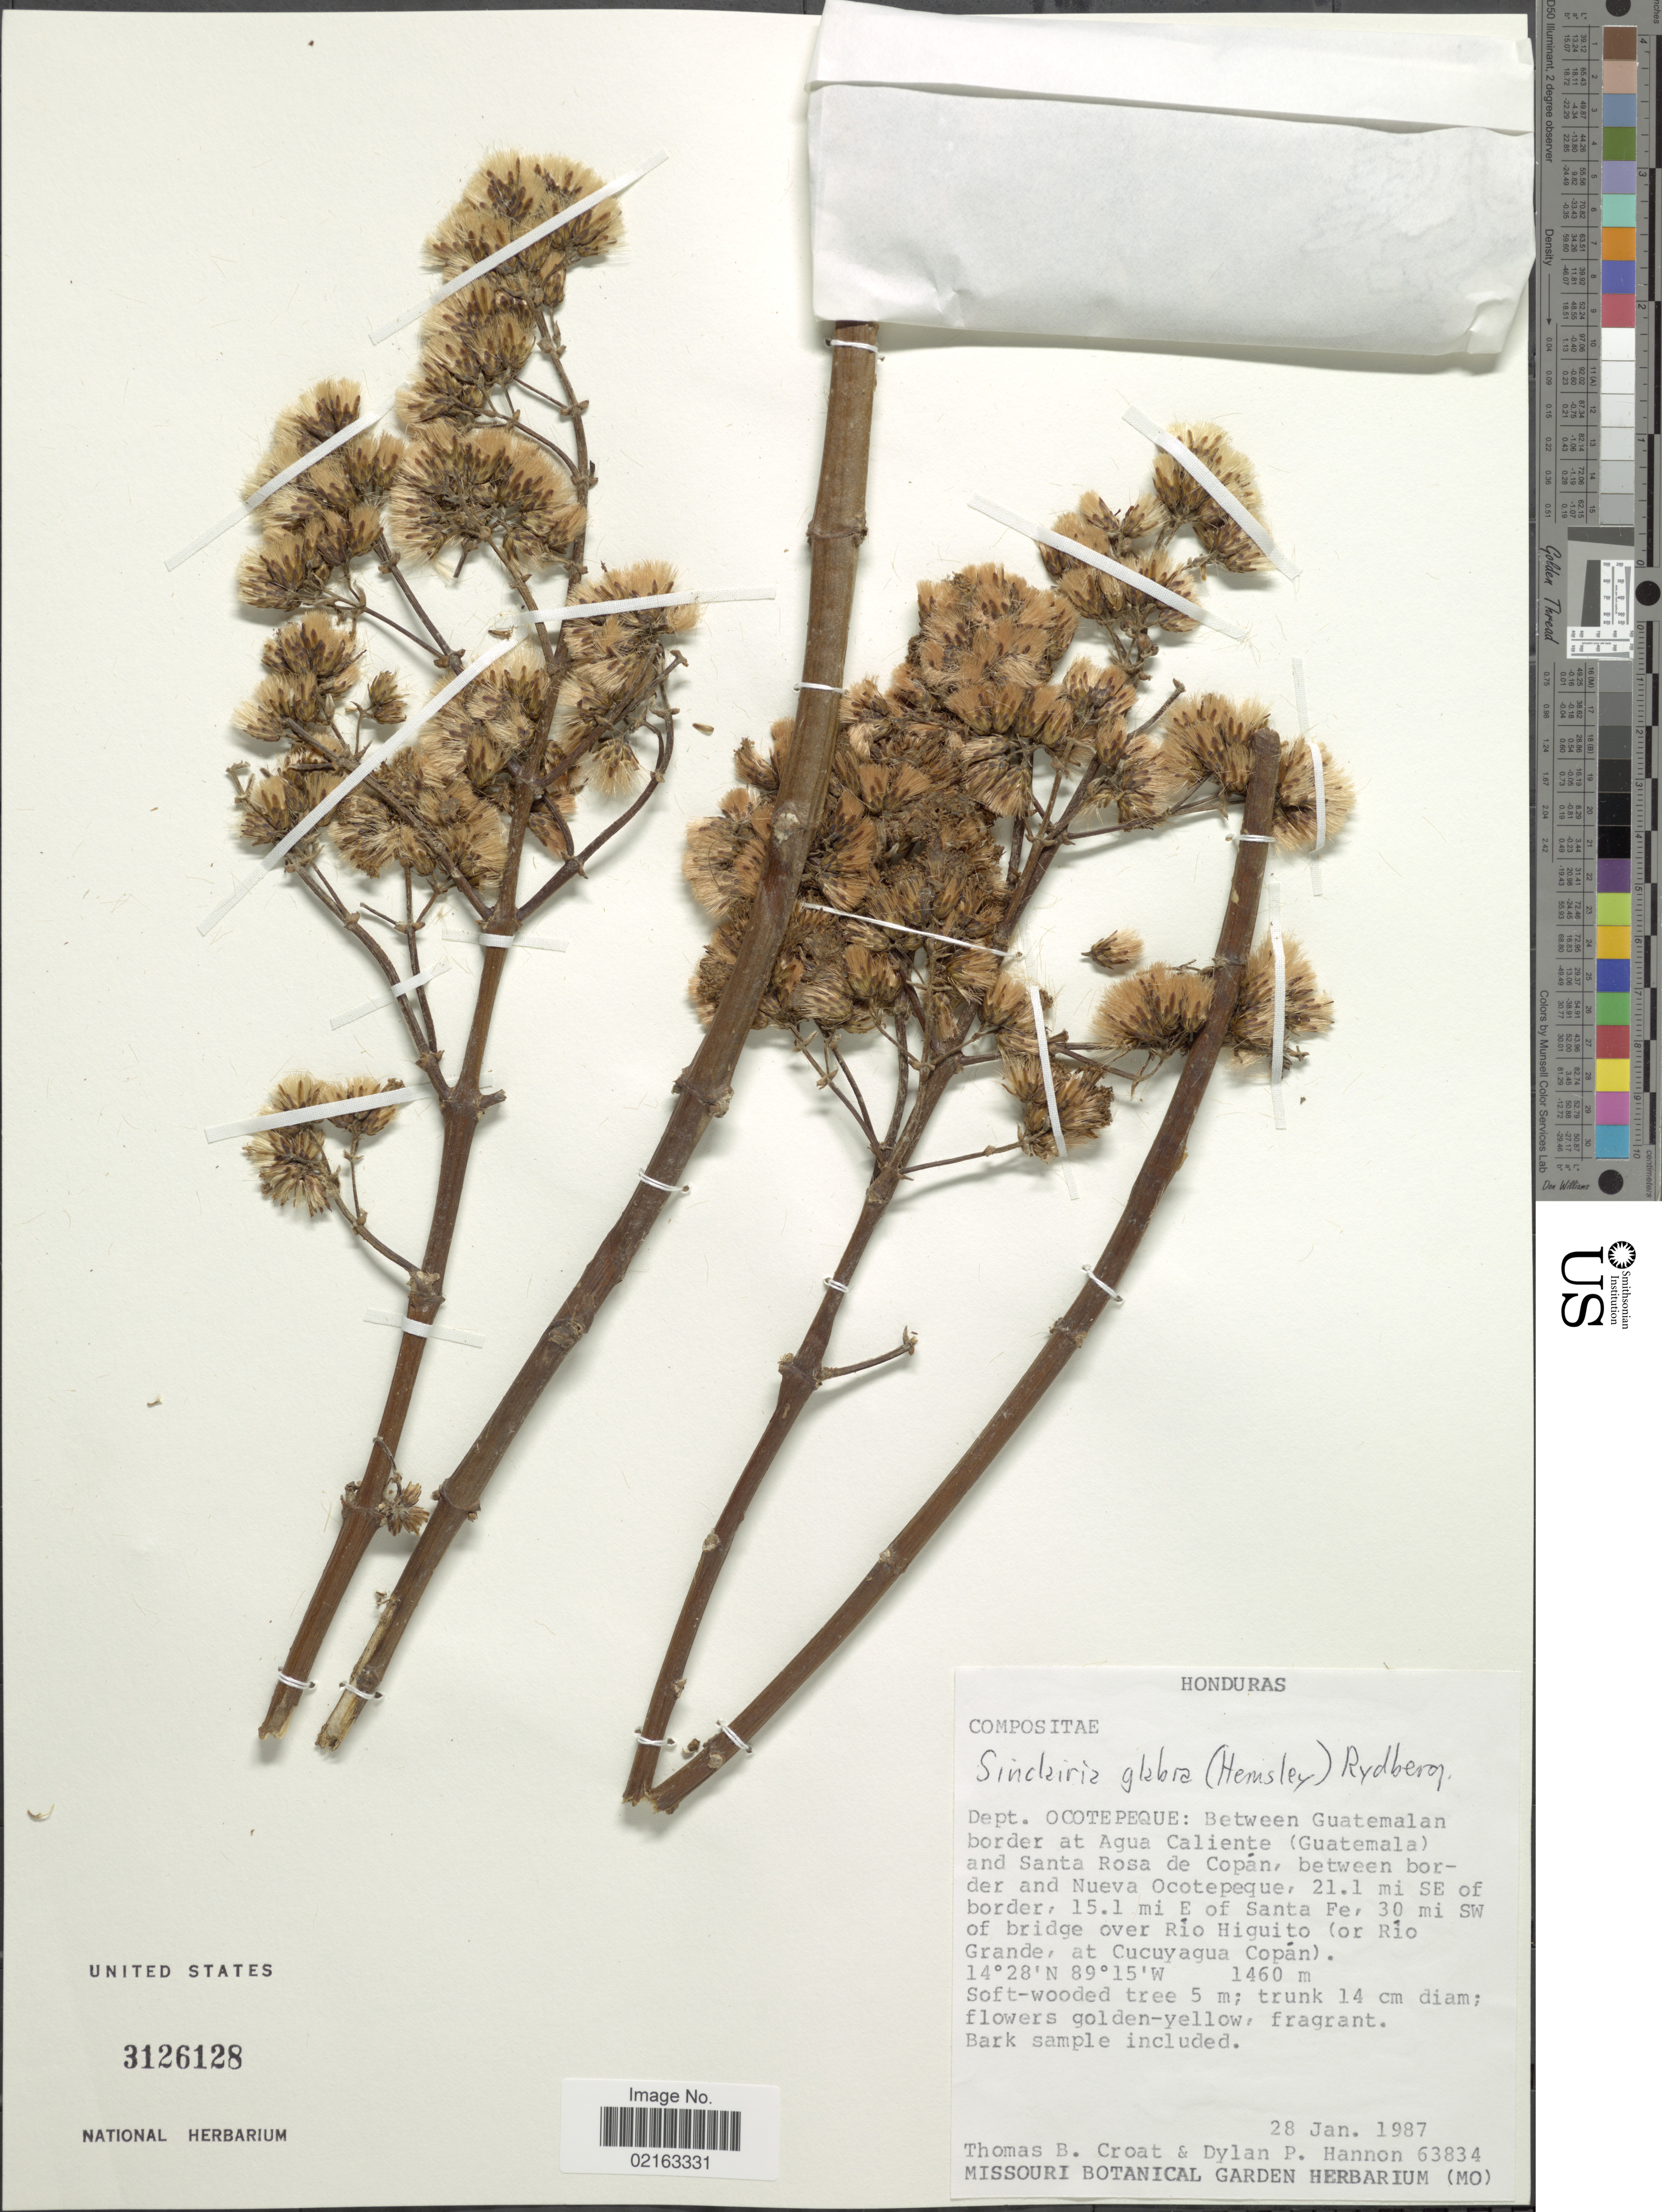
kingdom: Plantae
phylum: Tracheophyta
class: Magnoliopsida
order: Asterales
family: Asteraceae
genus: Sinclairia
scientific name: Sinclairia glabra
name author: (Hemsl.) Rydb.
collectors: T. B. Croat & D. Hannon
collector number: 63834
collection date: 1987-01-28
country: Honduras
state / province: Ocotepeque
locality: Dept. Ocotepeque: Between Guatemalan border at Agua Caliente (Guatemala) and Santa Rosa de Copán, between border and Nueva Ocotepeque, 21.1 mi SE of border, 15.1 mi E of Santa Fe, 30 mi SW of bridge over Río Higuito (or Río Grande, at Cucuyagua Copán)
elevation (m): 1460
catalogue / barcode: US 3126128